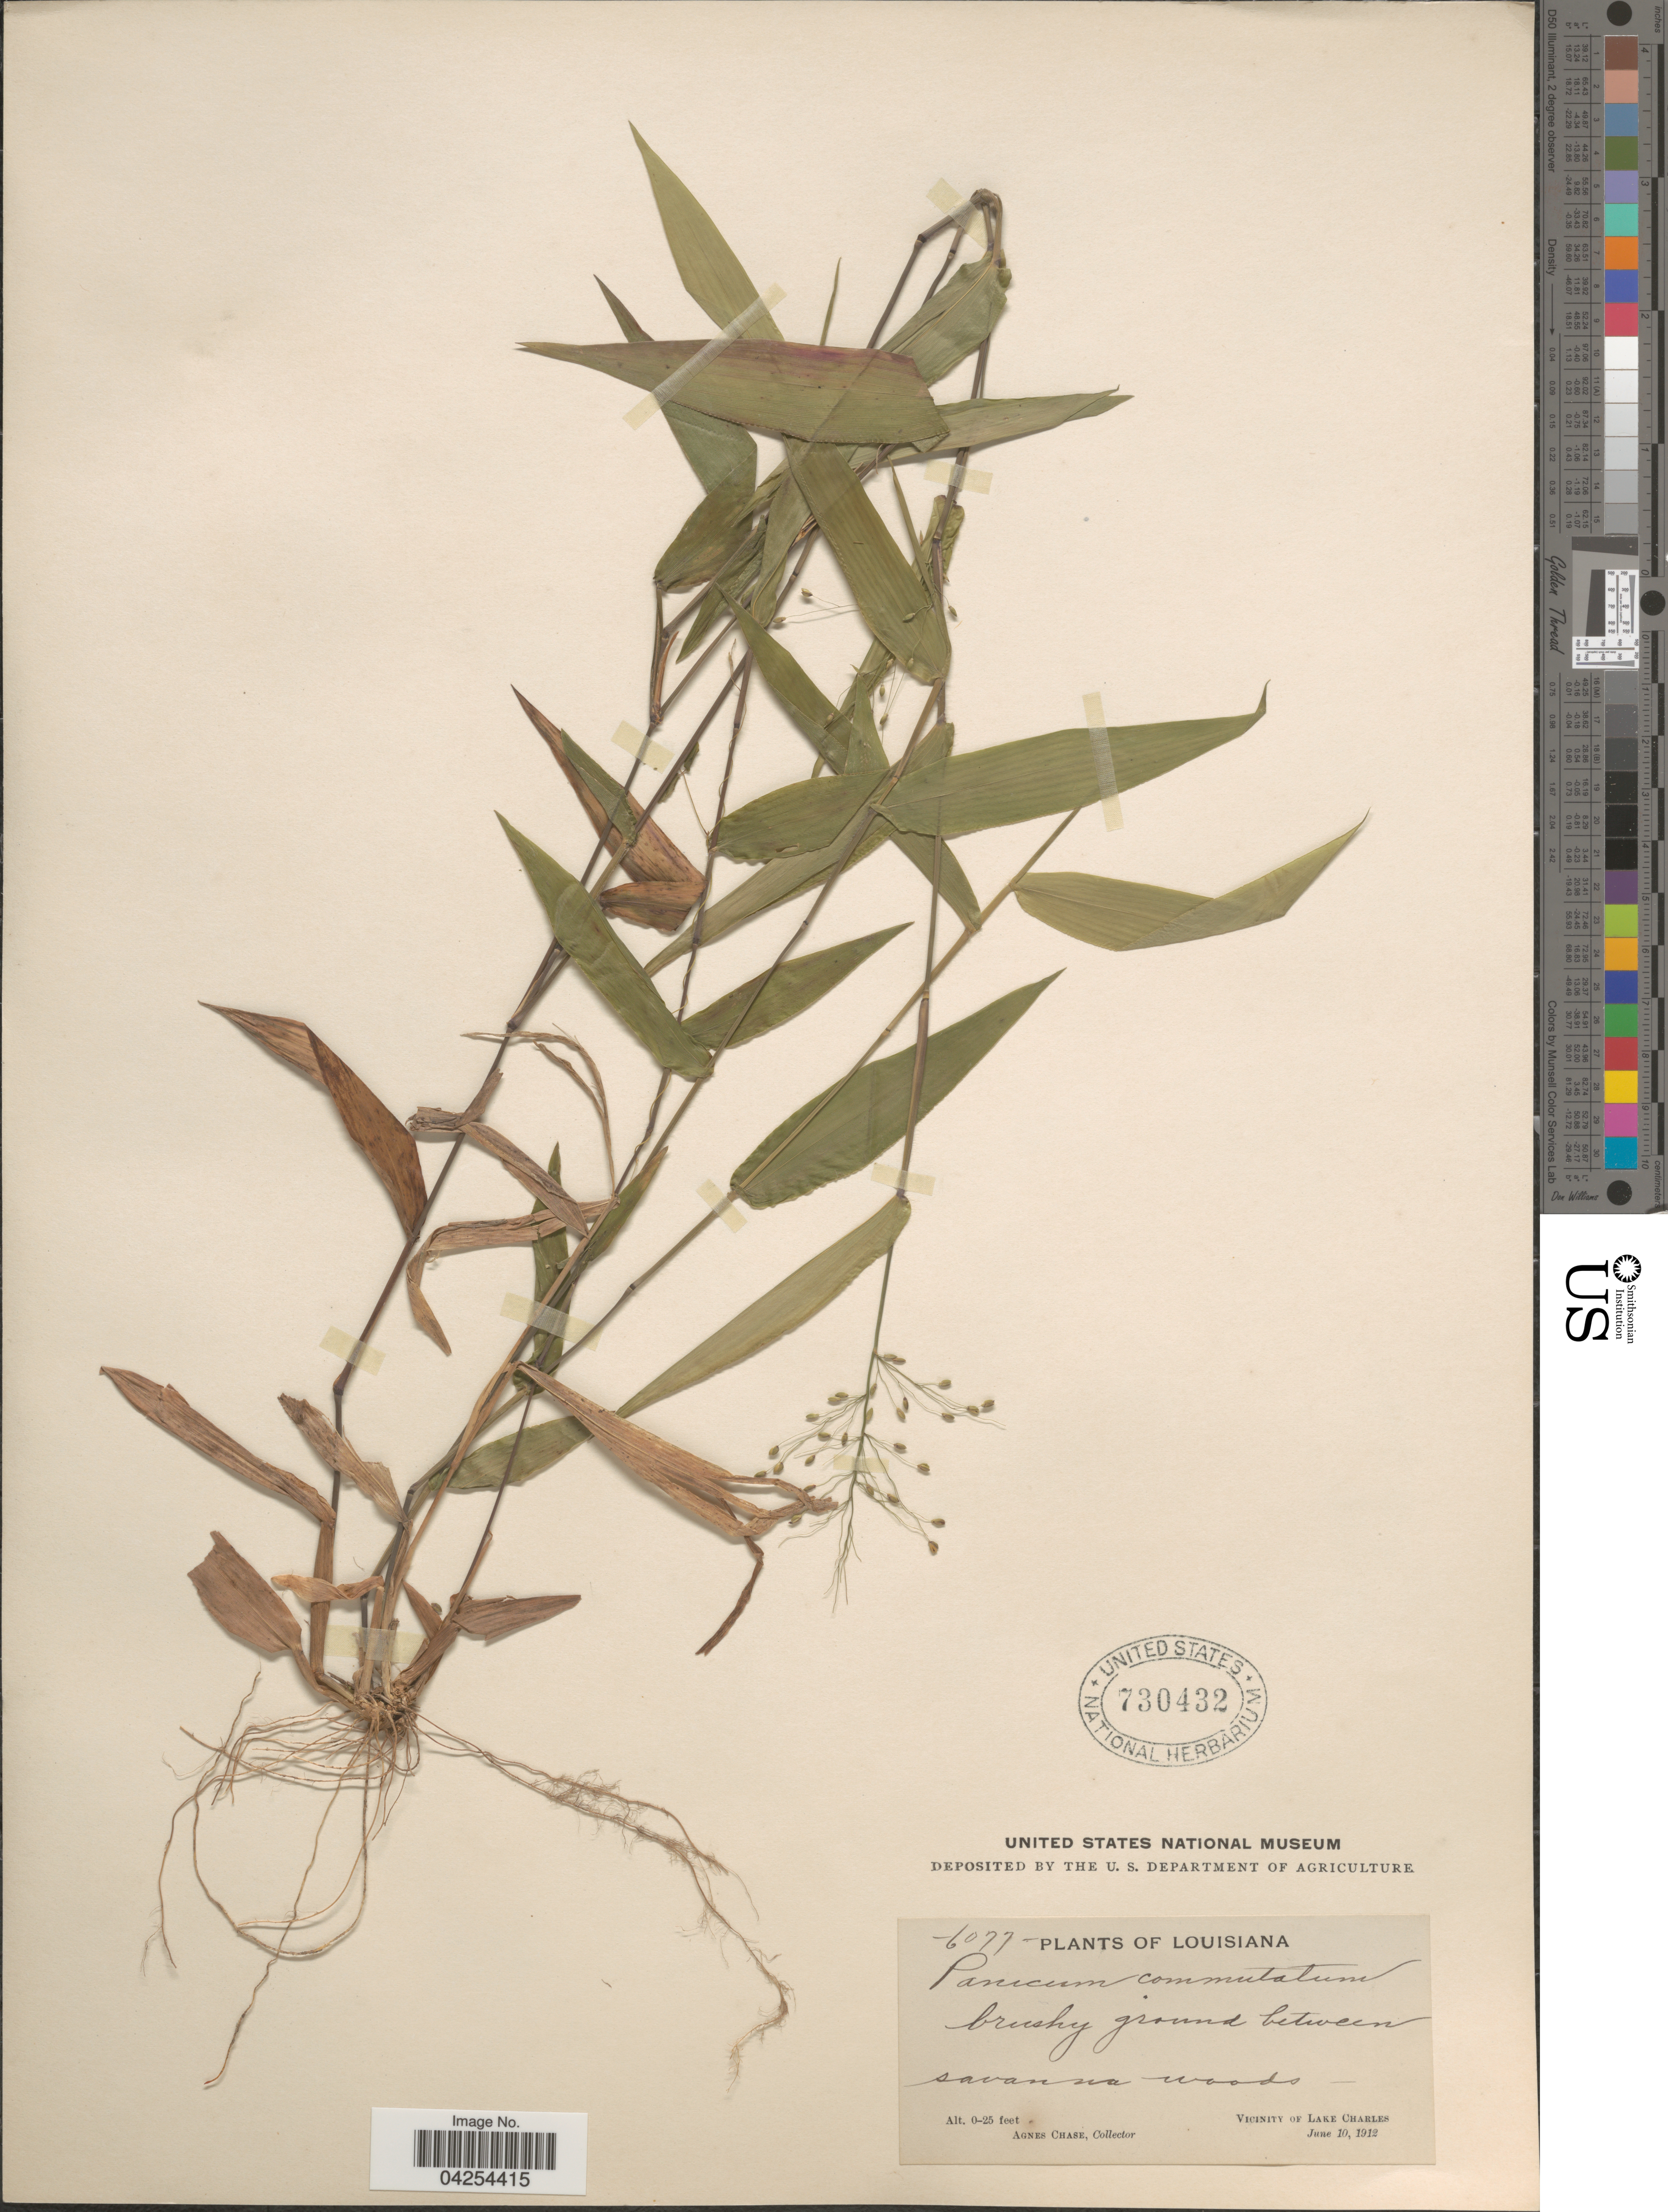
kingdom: Plantae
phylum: Tracheophyta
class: Liliopsida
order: Poales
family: Poaceae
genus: Dichanthelium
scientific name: Dichanthelium commutatum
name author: (Schult.) Gould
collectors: A. Chase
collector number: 6077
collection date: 1912-06-10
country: United States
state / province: Louisiana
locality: Brushy ground between savanna woods. Vicinity Of Lake Charles.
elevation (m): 0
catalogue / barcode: US 730432